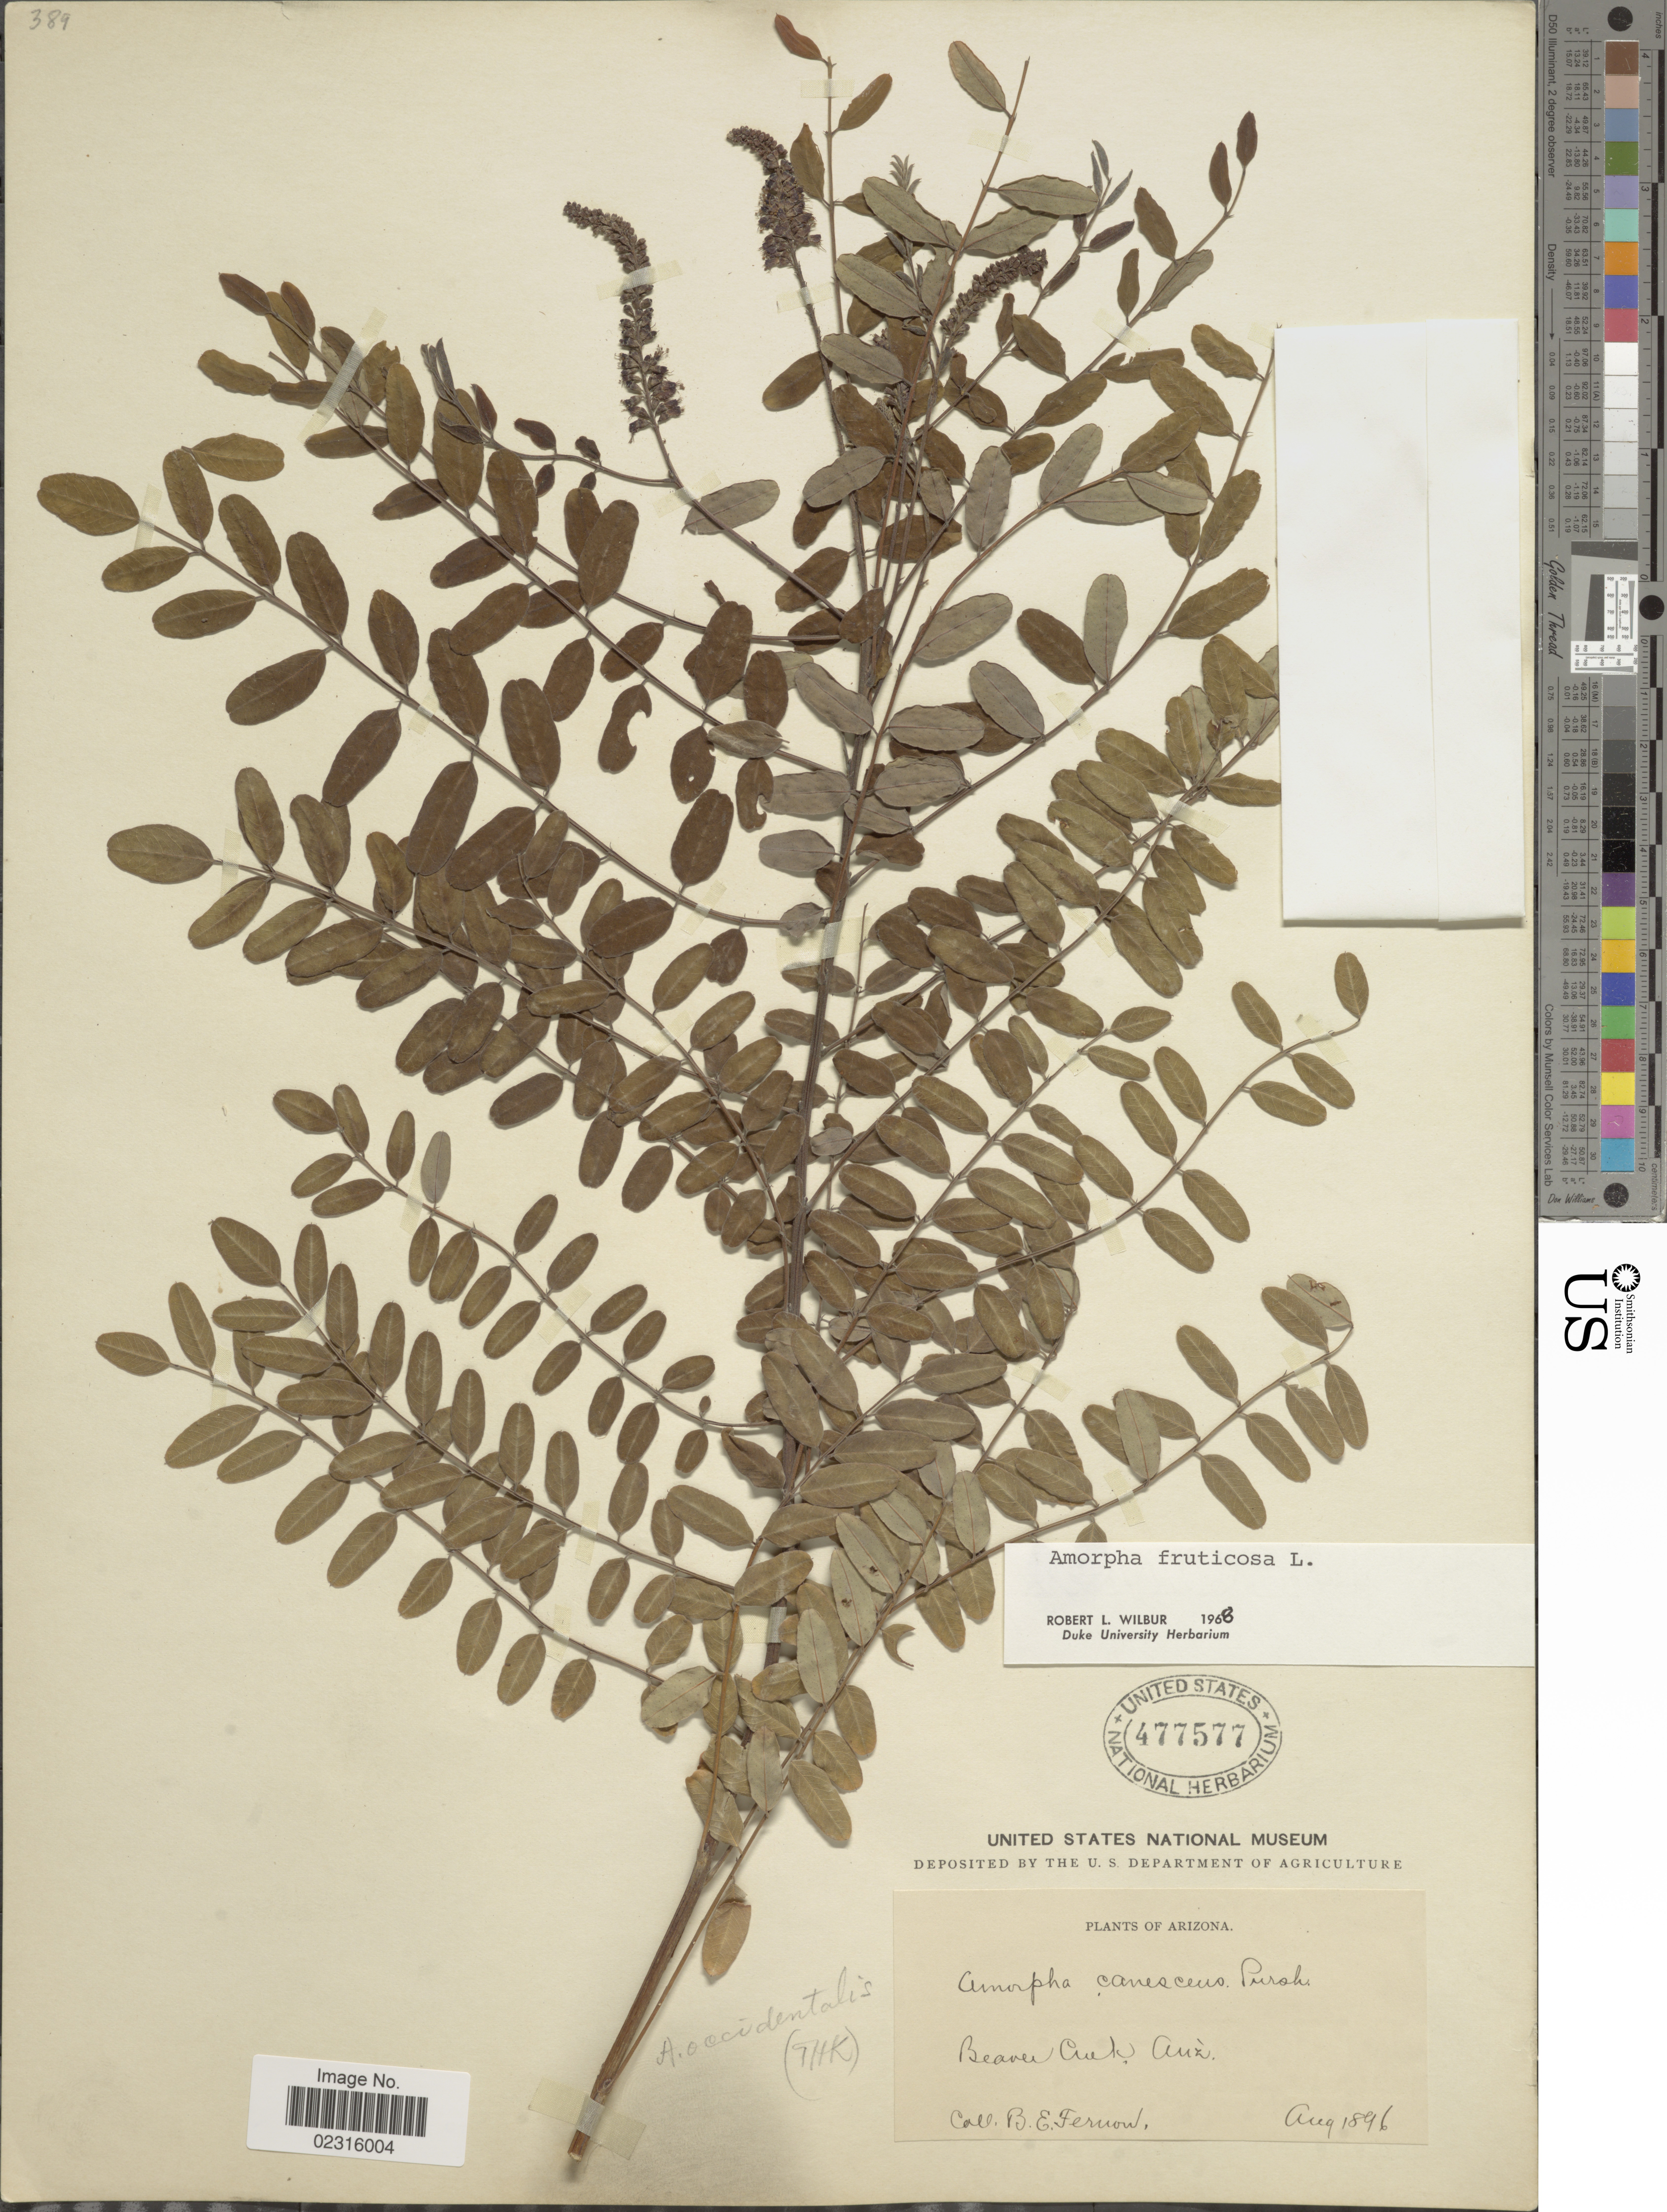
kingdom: Plantae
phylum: Tracheophyta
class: Magnoliopsida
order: Fabales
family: Fabaceae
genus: Amorpha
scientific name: Amorpha fruticosa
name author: L.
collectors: B. Fernow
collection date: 1896-08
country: United States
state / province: Arizona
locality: Beaver Creek.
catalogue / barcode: US 477577